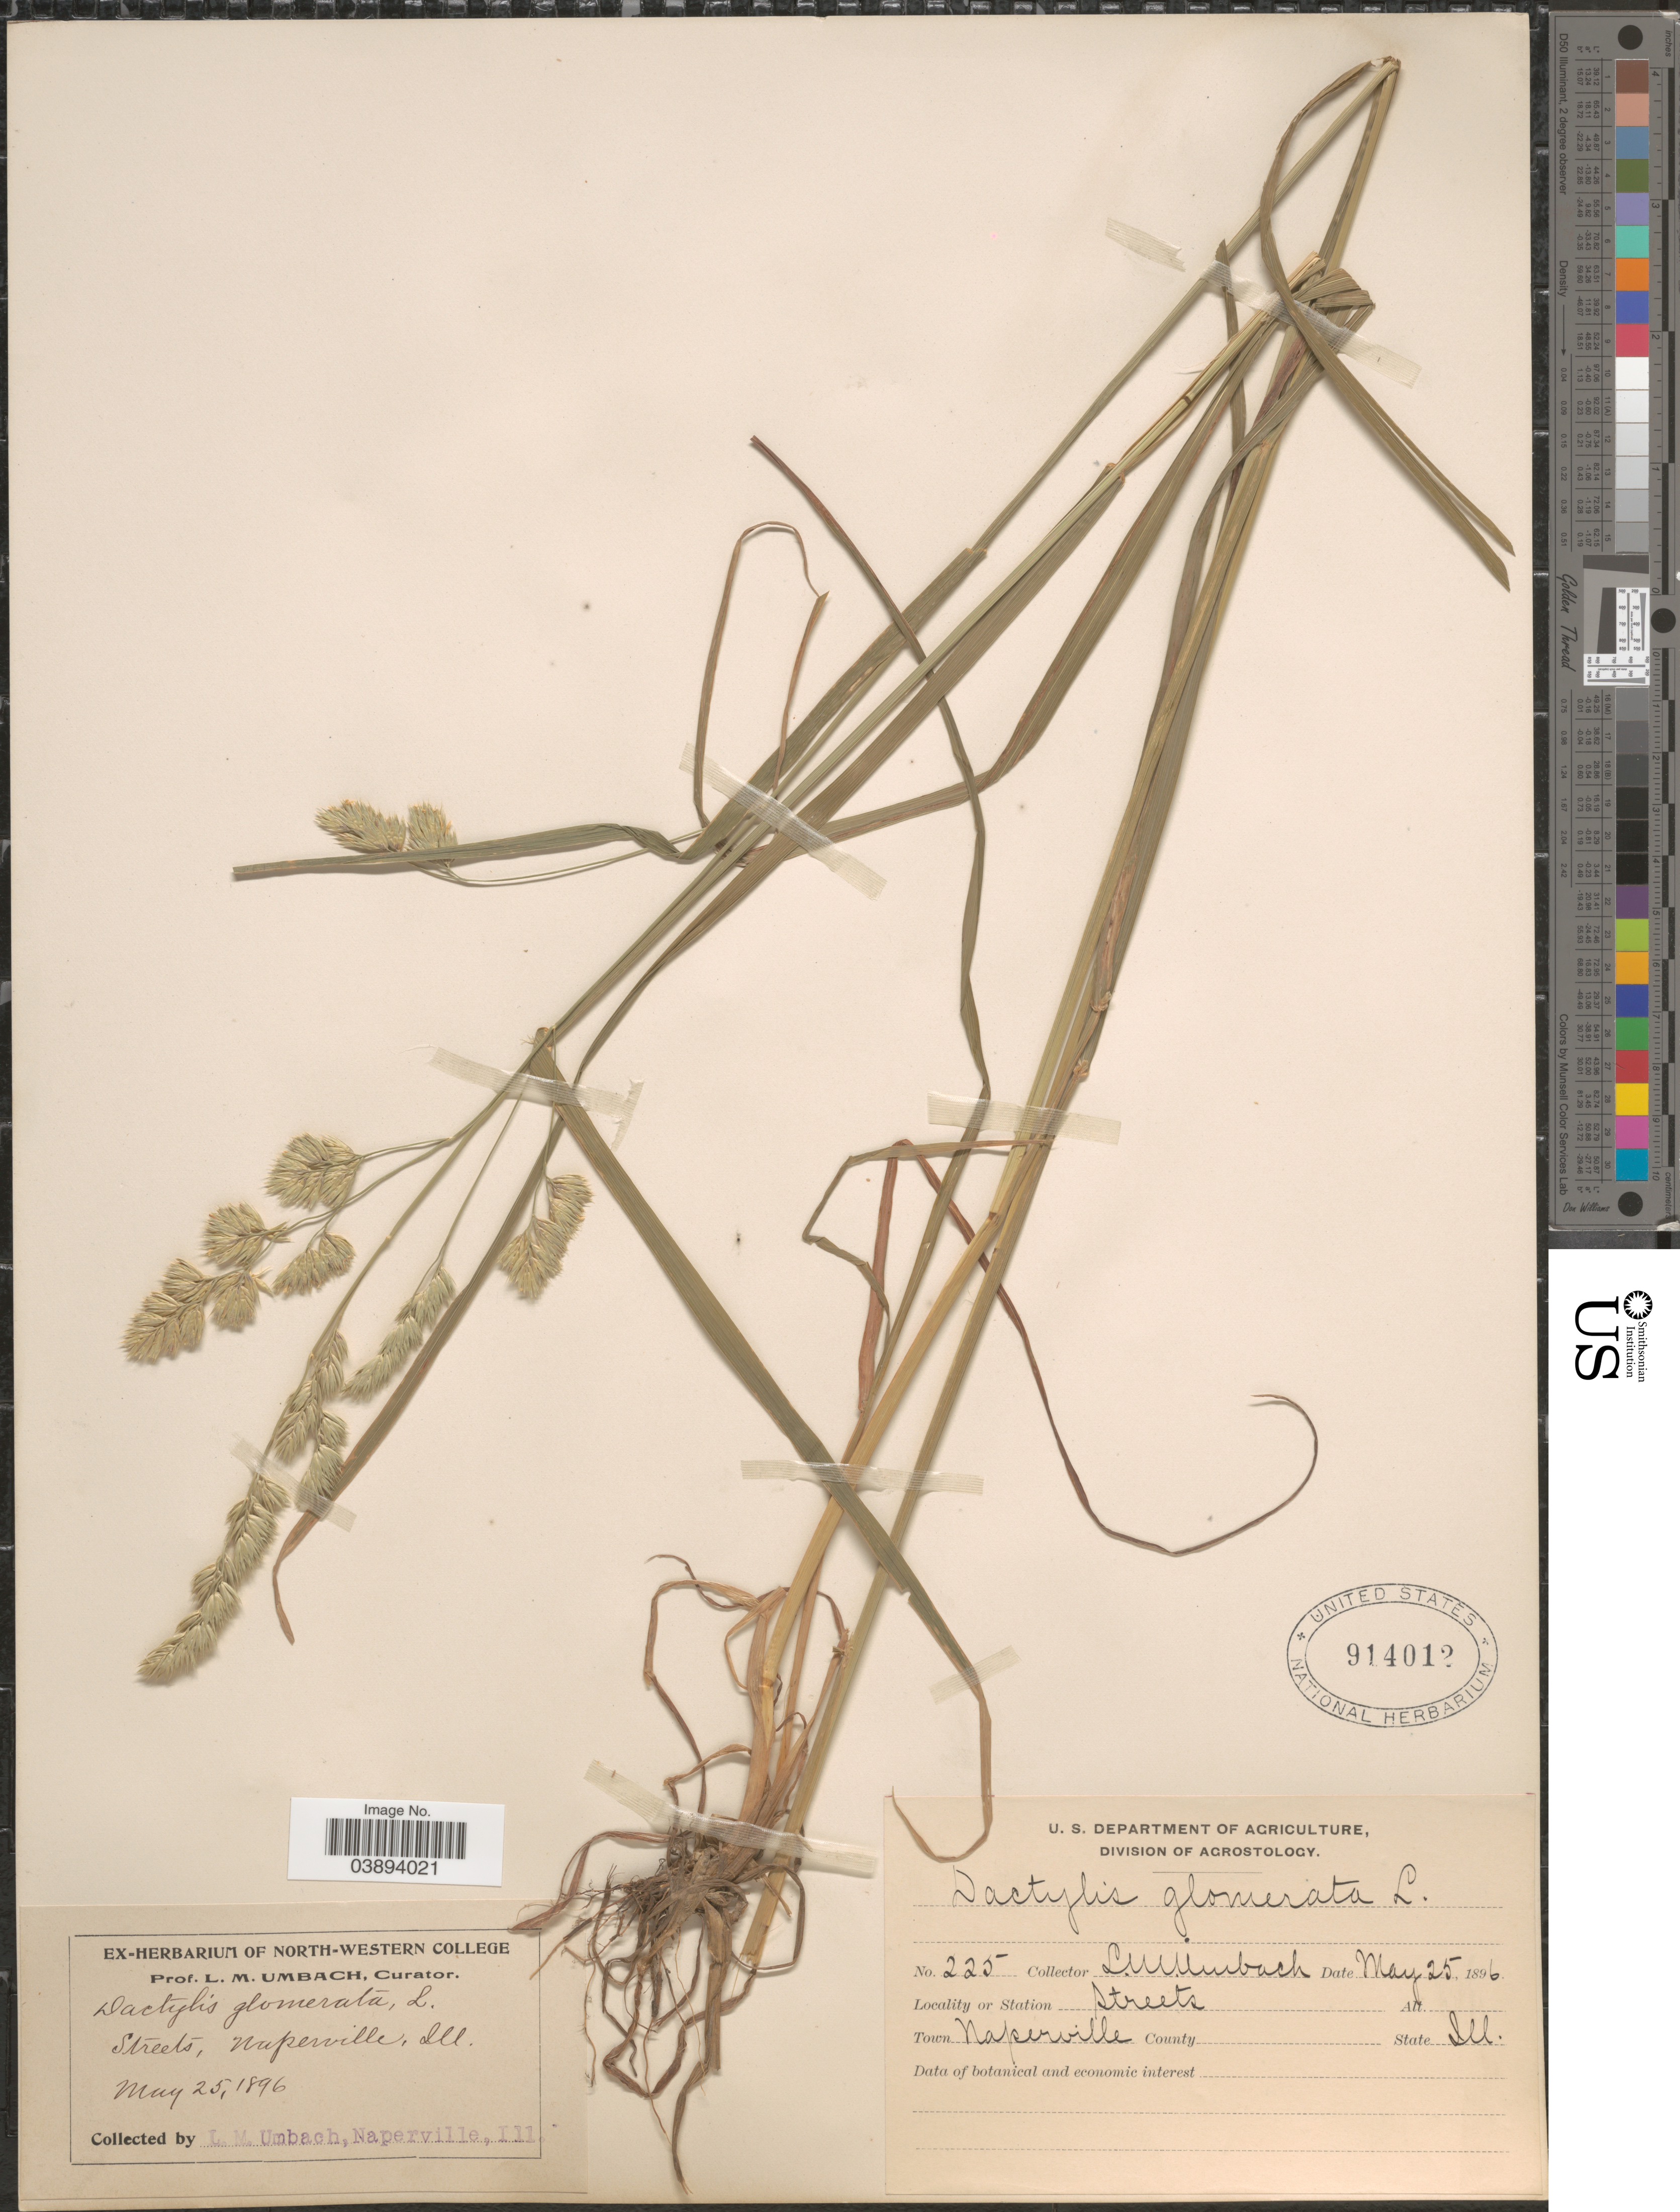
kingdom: Plantae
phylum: Tracheophyta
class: Liliopsida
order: Poales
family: Poaceae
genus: Dactylis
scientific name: Dactylis glomerata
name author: L.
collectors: L. M. Umbach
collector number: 225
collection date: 1896-05-25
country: United States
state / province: Illinois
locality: Streets, Naperville.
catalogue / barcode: US 914012